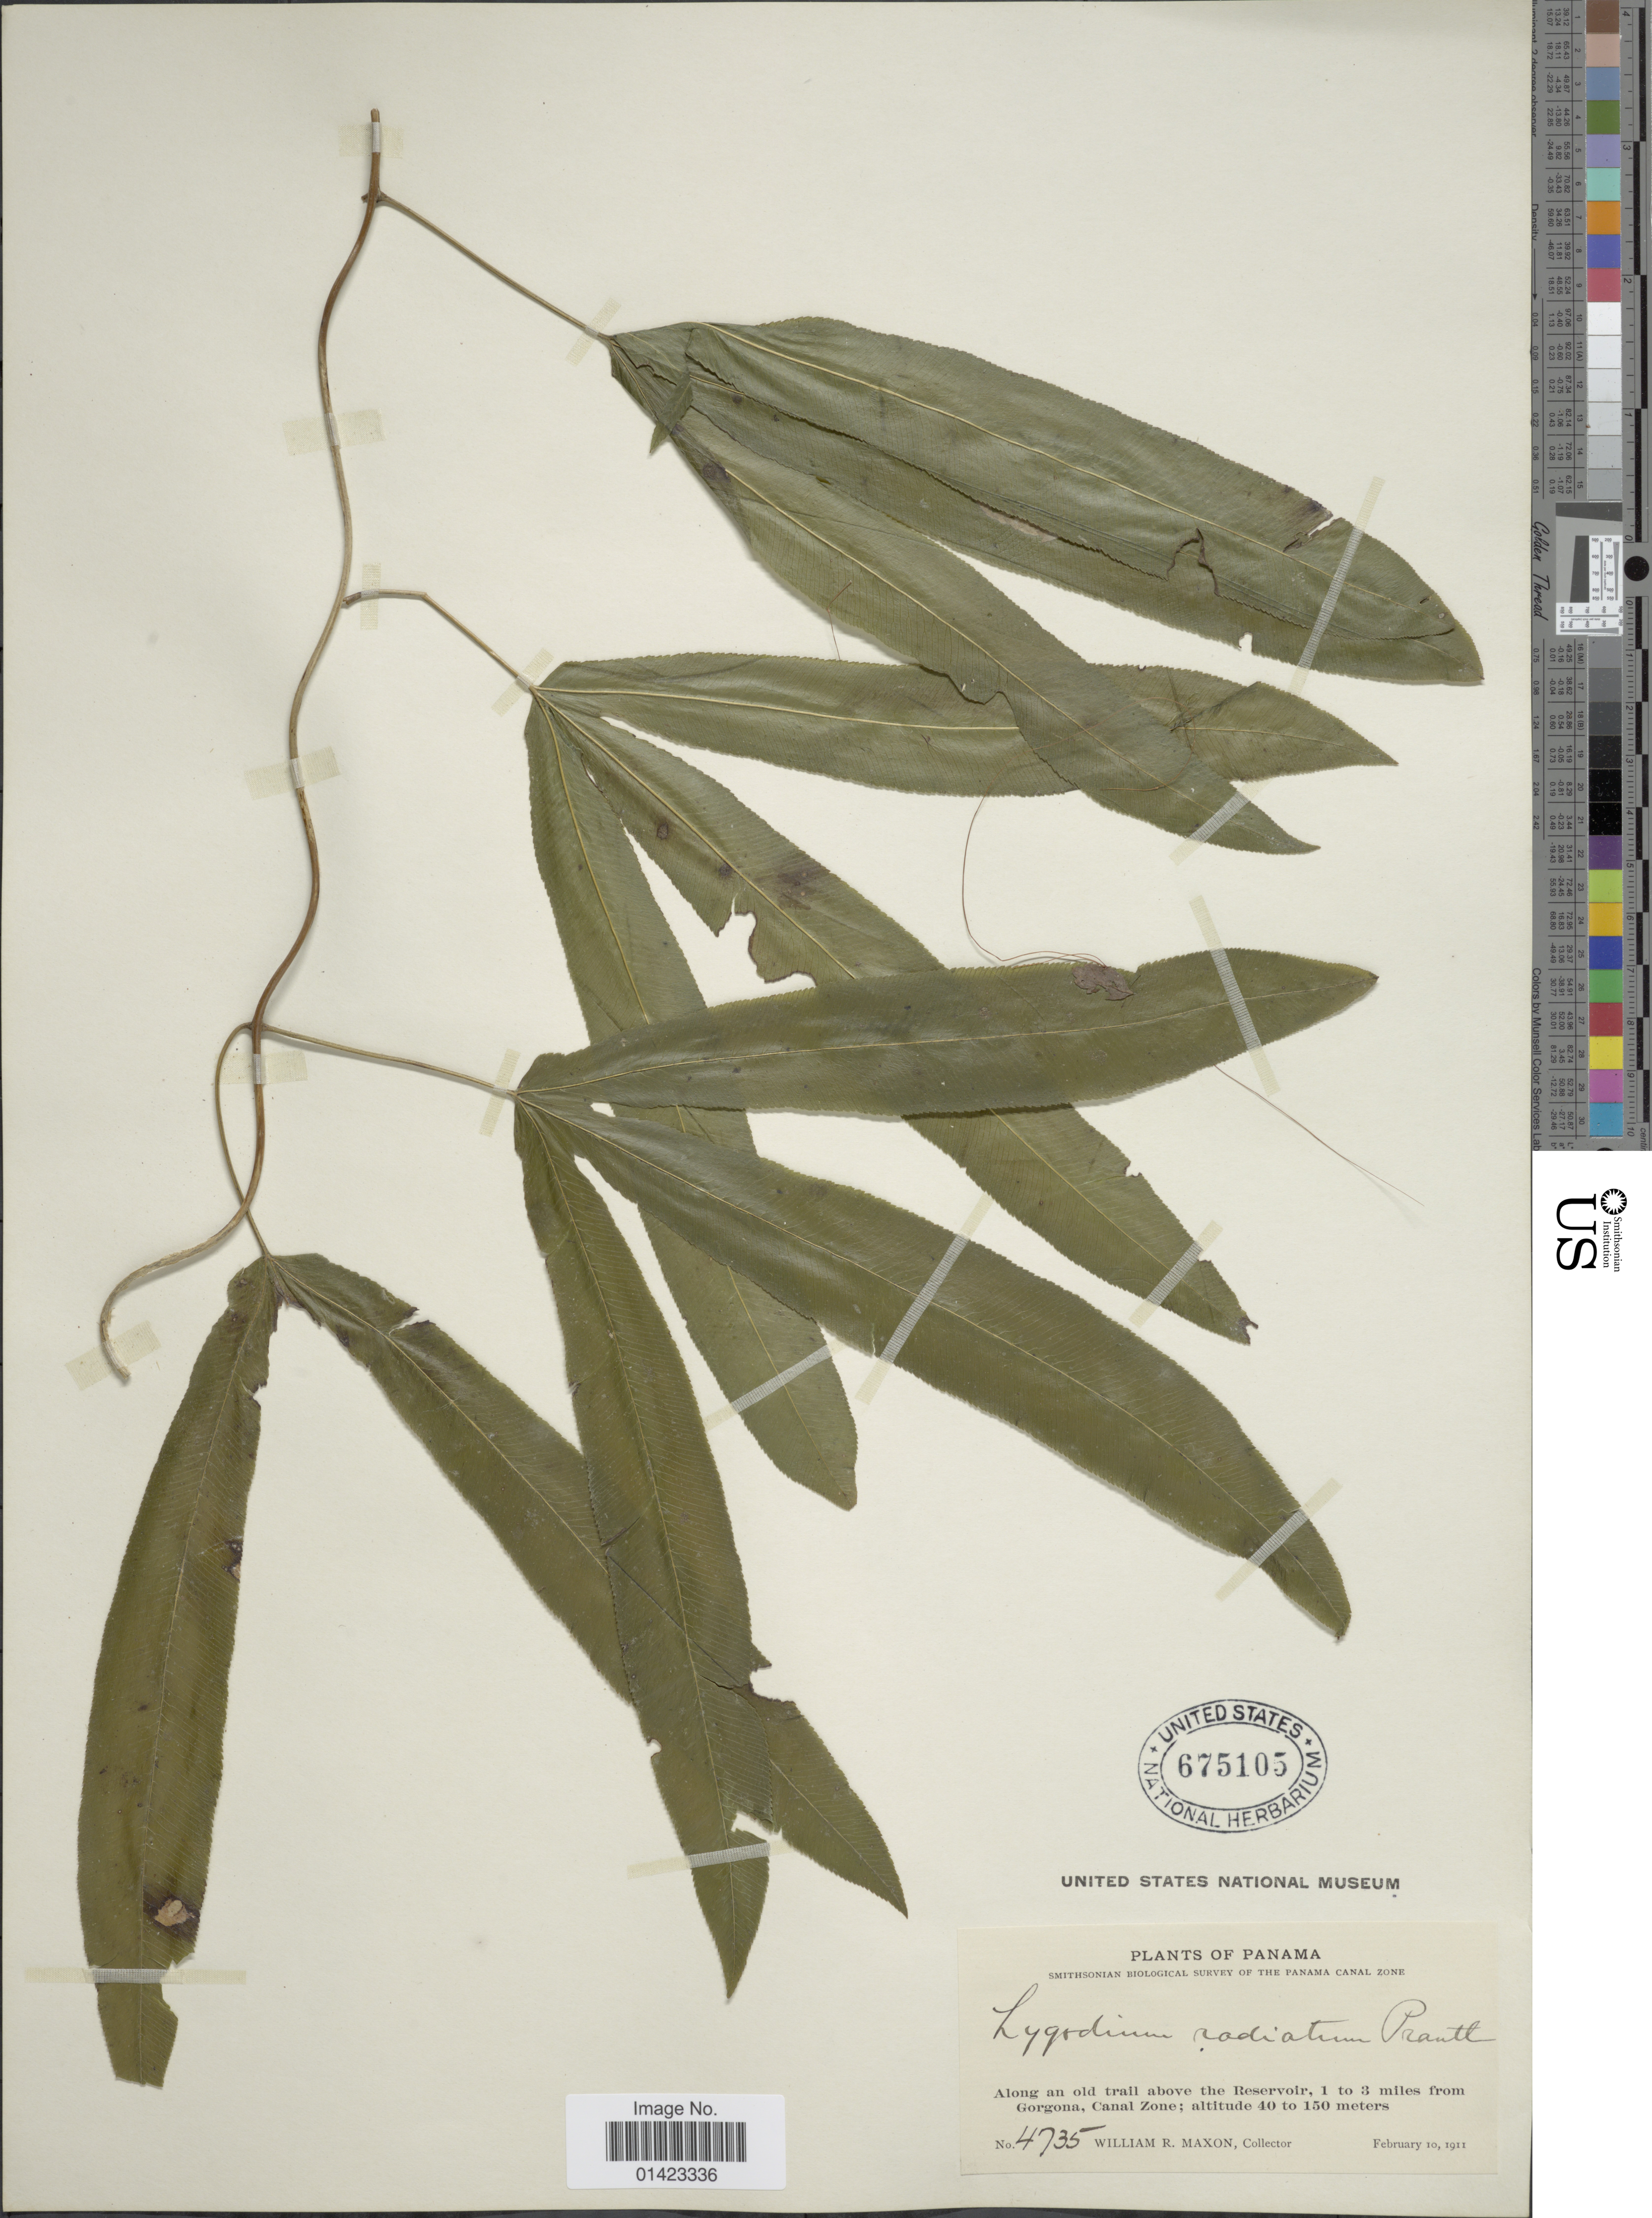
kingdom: Plantae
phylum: Tracheophyta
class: Polypodiopsida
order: Schizaeales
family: Lygodiaceae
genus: Lygodium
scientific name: Lygodium radiatum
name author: Prantl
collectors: W. R. Maxon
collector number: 4735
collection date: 1911-02-10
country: Panama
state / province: Colón / Panamá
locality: Along an old trail above the Reservoir, 1 to 3miles from Gorgona, Canal Zone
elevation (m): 40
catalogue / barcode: US 675105